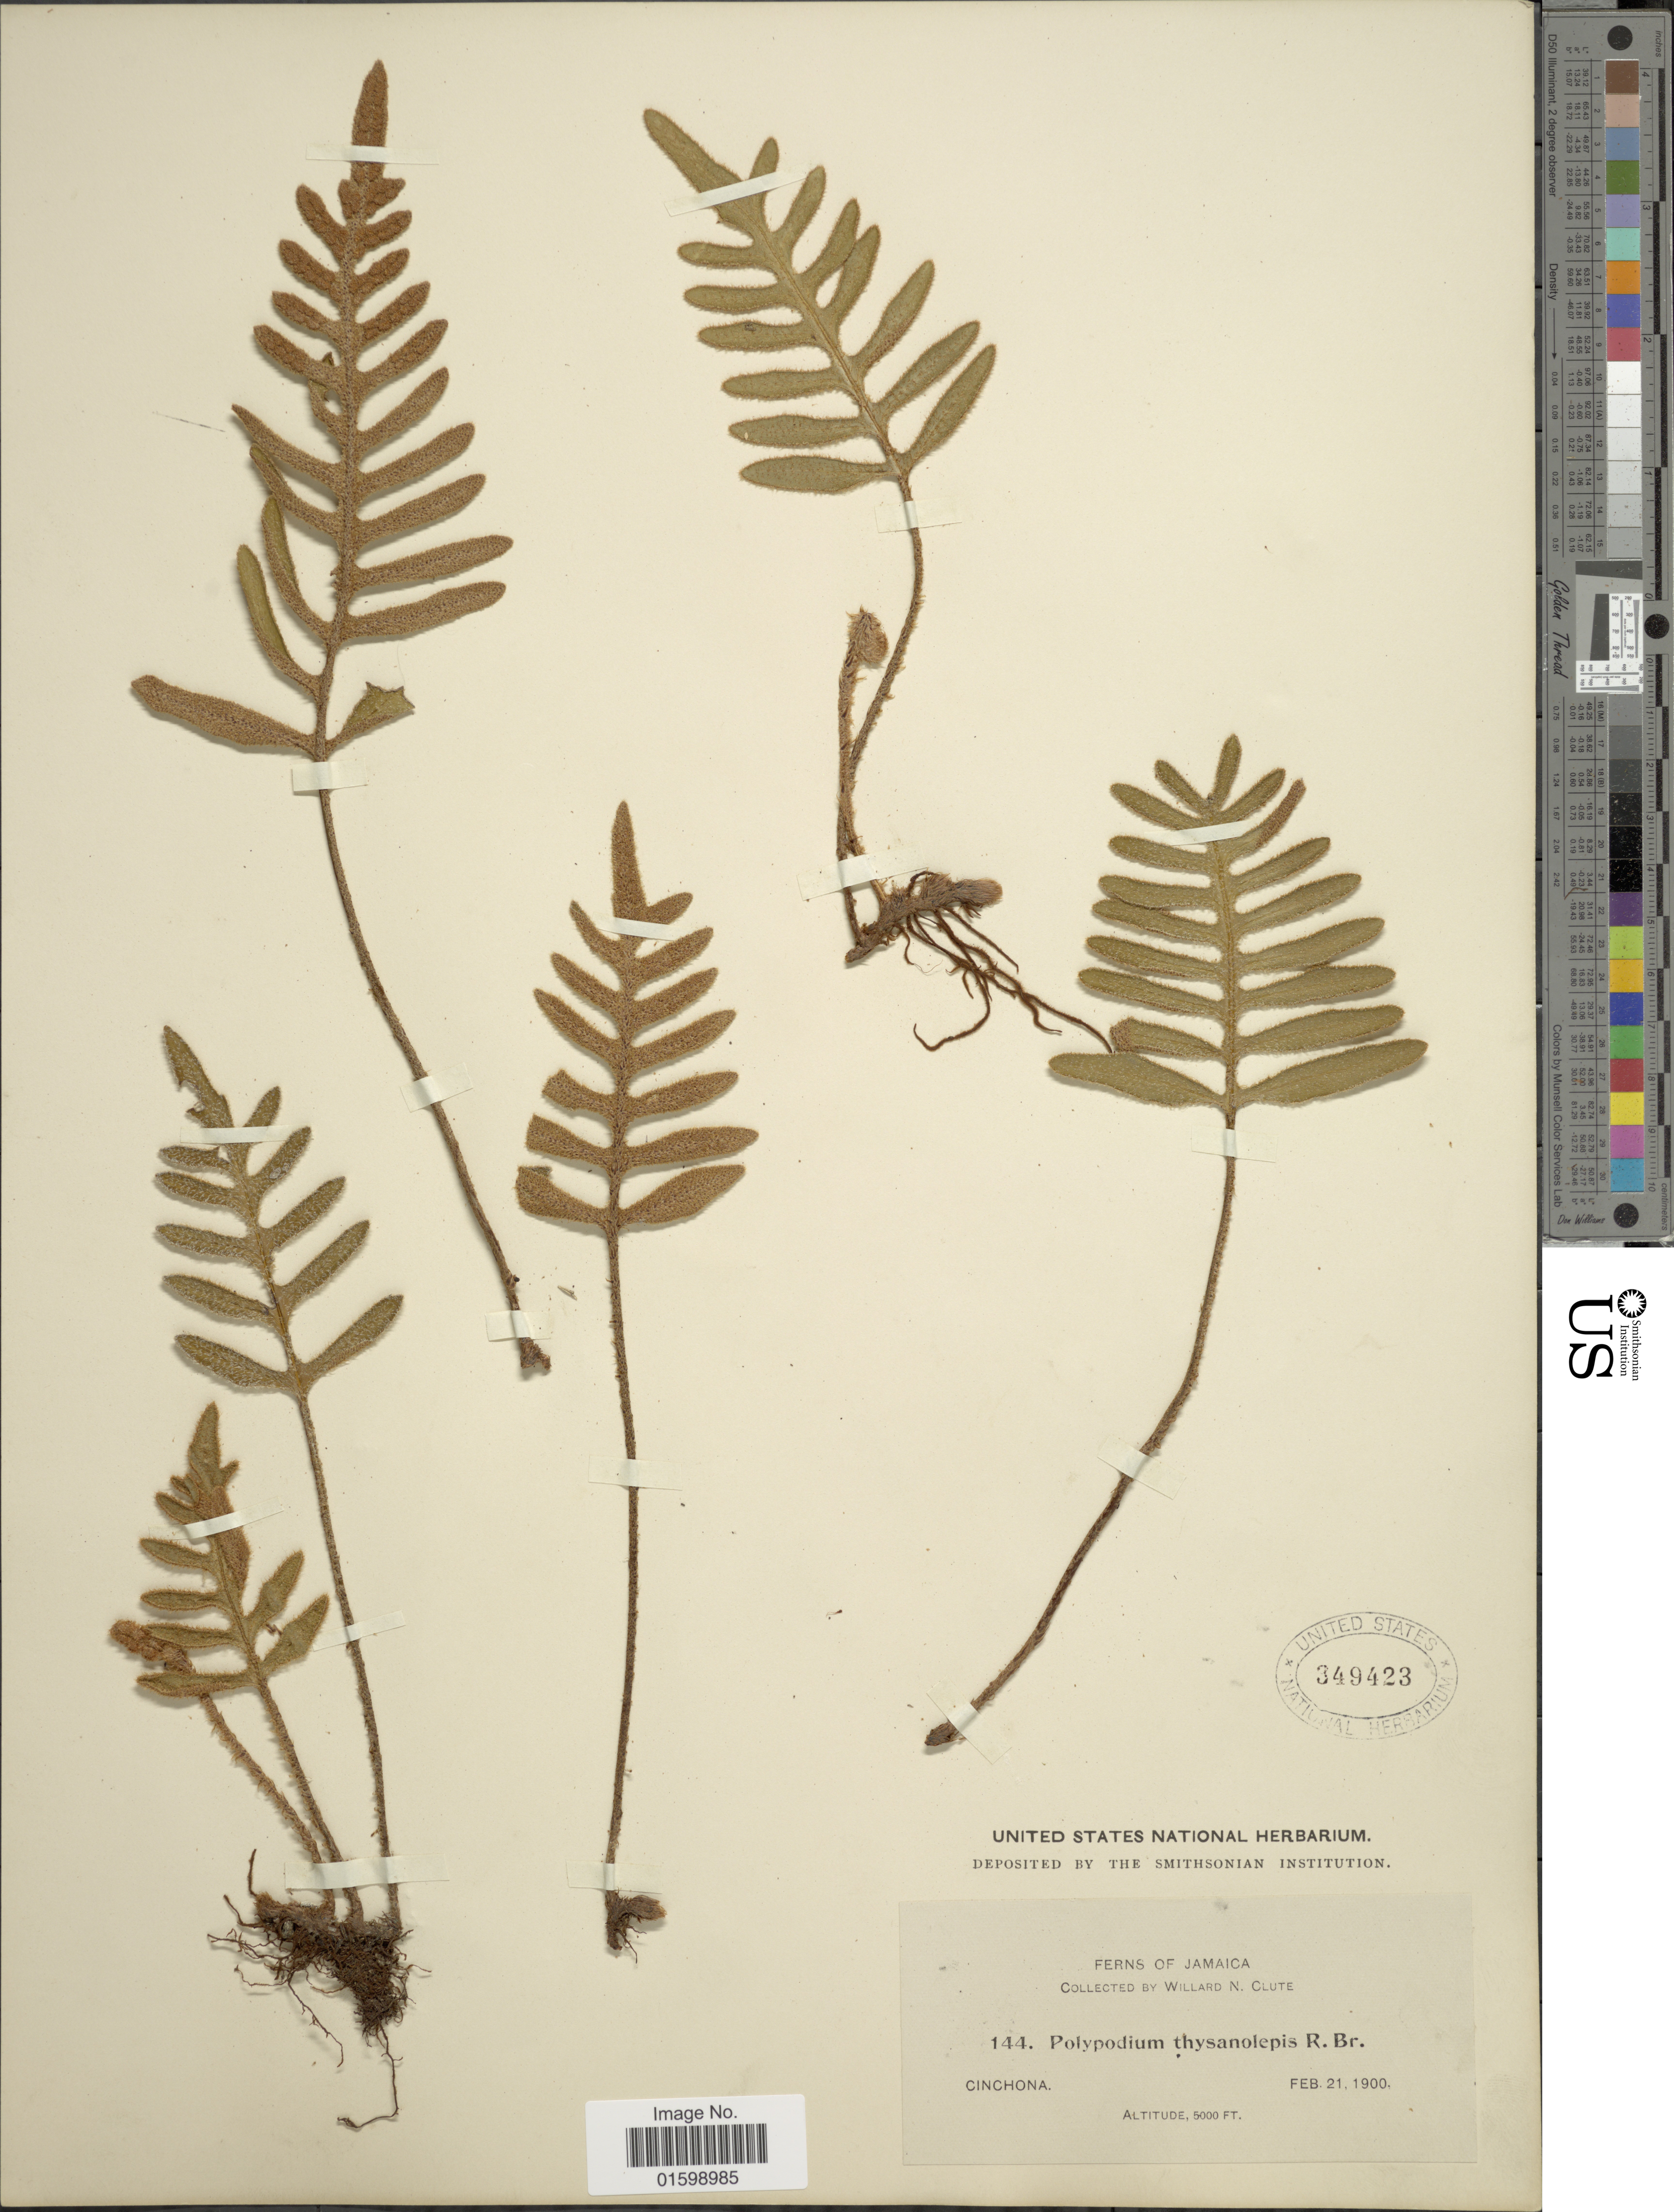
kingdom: Plantae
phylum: Tracheophyta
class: Polypodiopsida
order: Polypodiales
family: Polypodiaceae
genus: Pleopeltis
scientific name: Pleopeltis thyssanolepis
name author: (A. Braun ex Klotzsch) E.G. Andrews & Windham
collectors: W. N. Clute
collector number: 144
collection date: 1900-02-21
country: Jamaica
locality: Cinchona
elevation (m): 1524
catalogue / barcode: US 349423